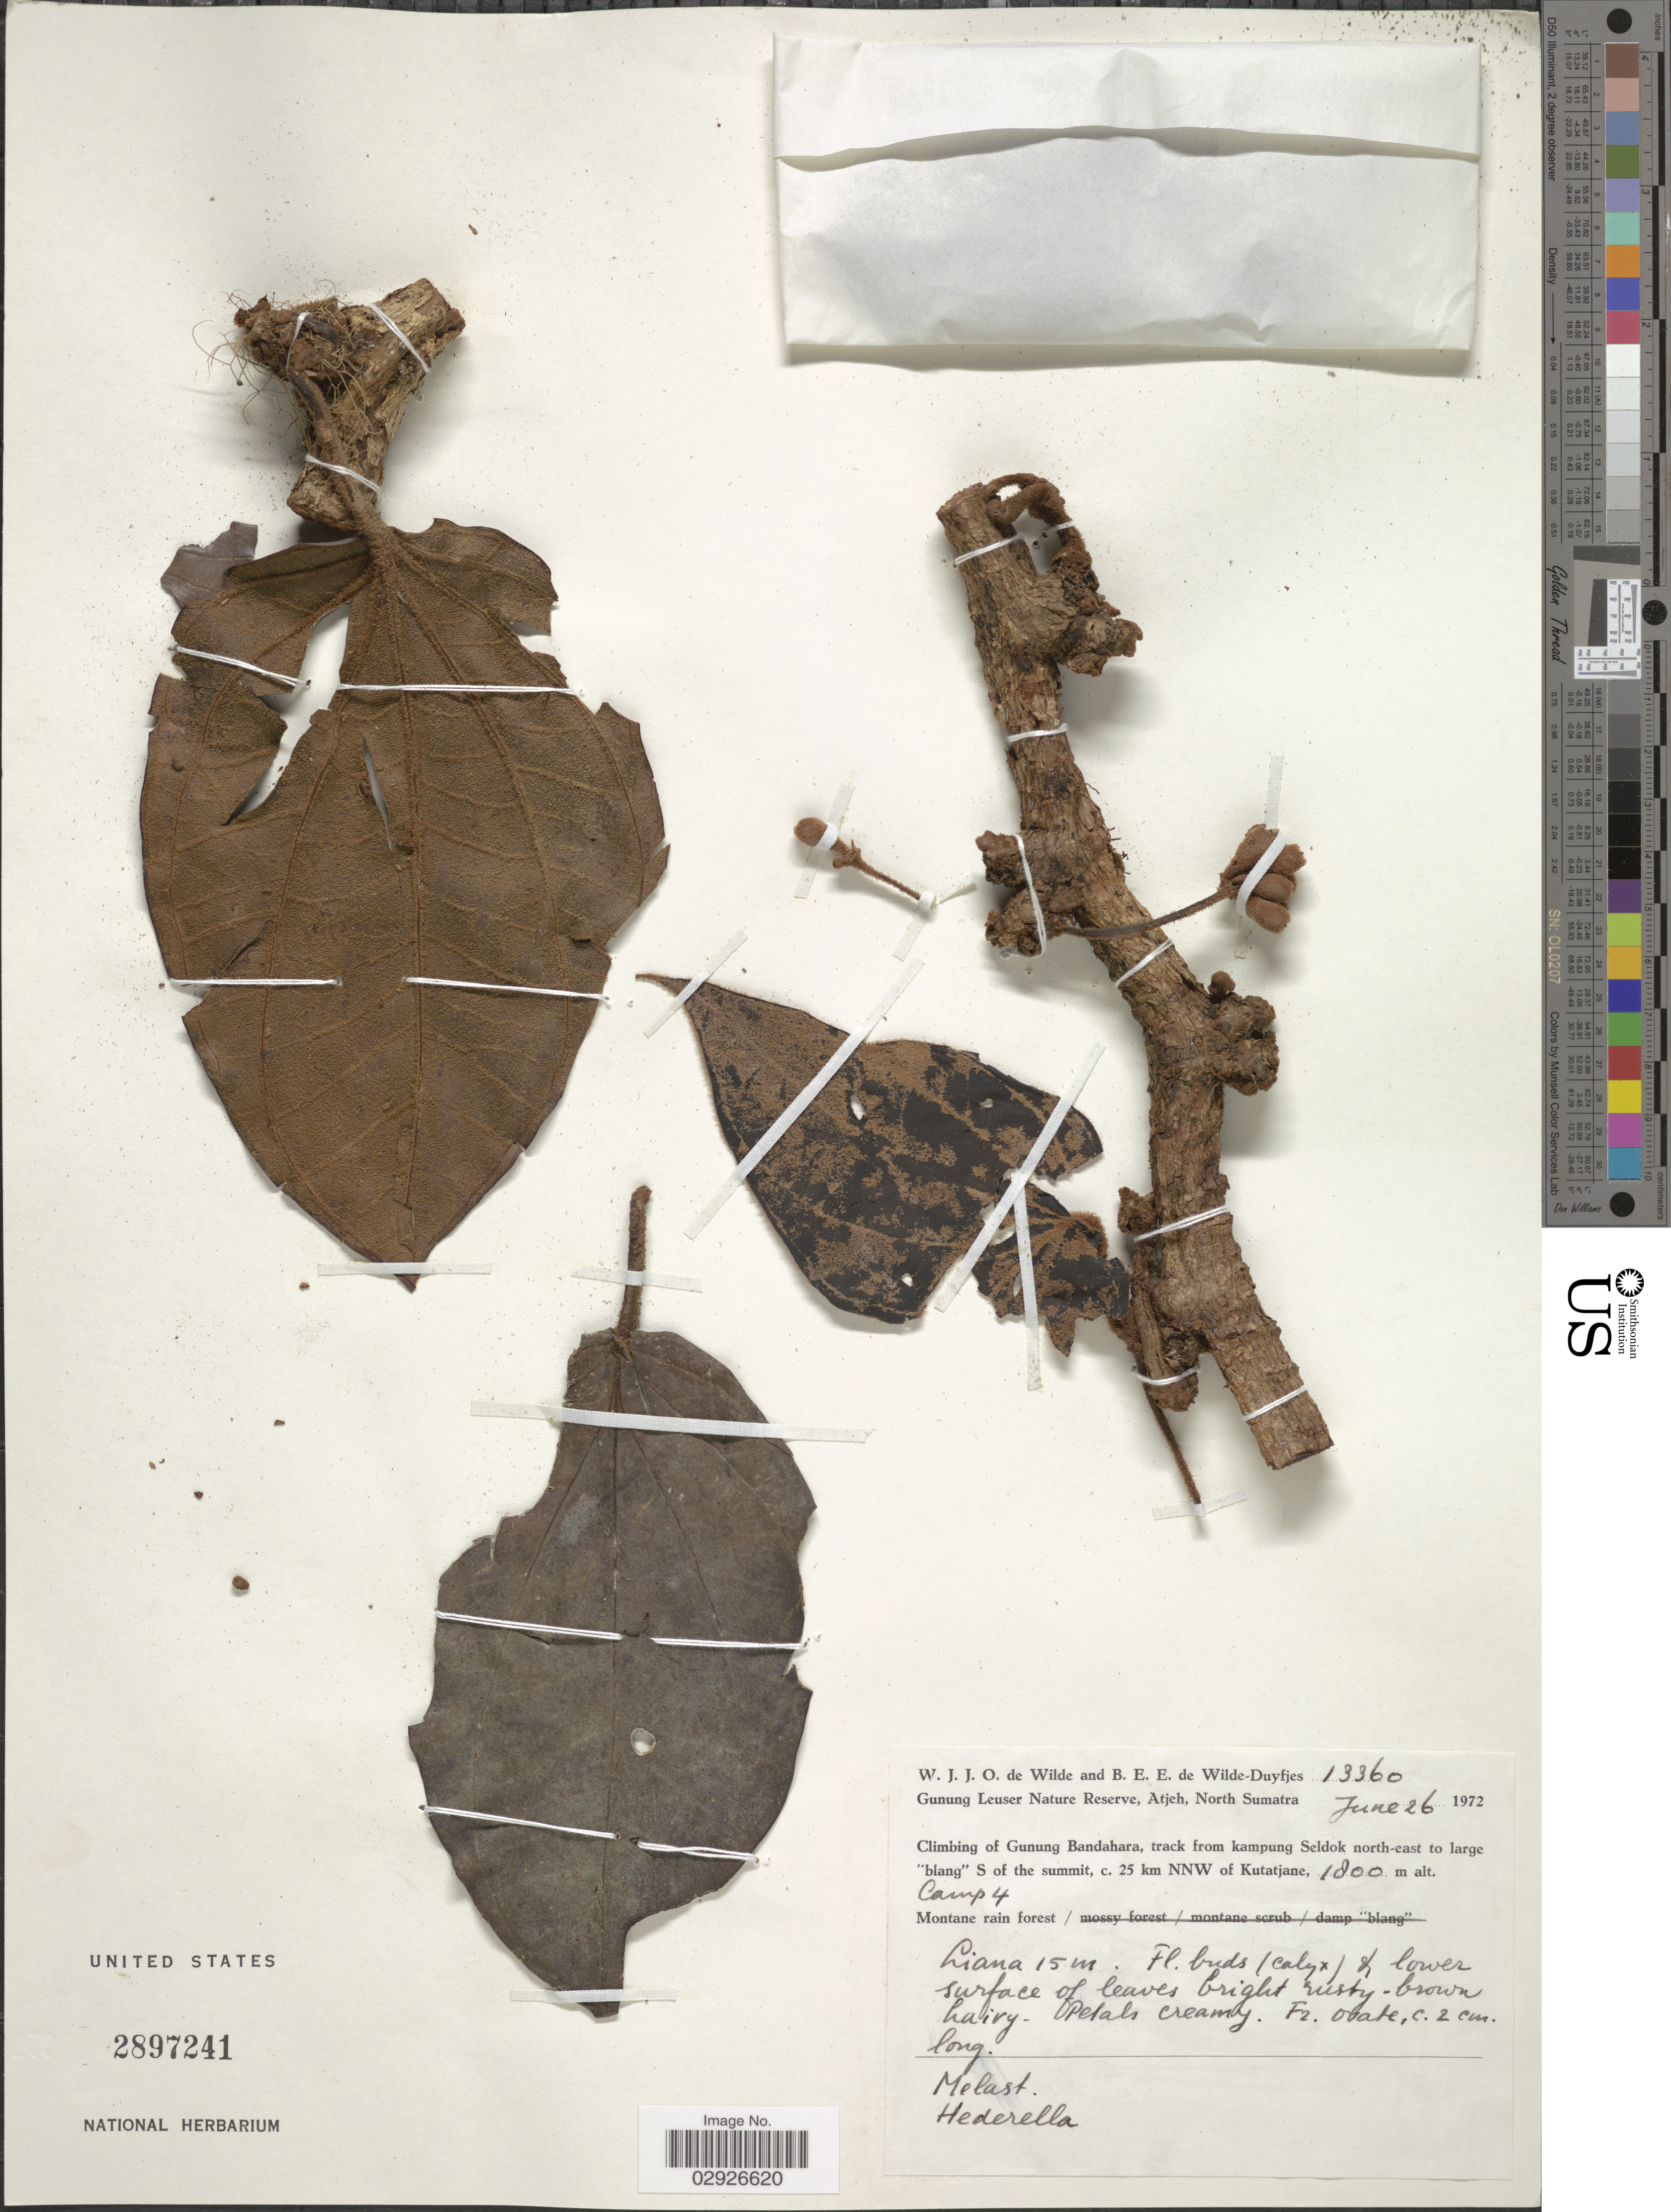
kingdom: Plantae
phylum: Tracheophyta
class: Magnoliopsida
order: Myrtales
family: Melastomataceae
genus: Catanthera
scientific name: Catanthera sp.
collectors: W. J. de Wilde & B. E. de Wilde-Duyfjes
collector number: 13360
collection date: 1972-06-26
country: Indonesia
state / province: Sumatra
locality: Gunung Leuser Nature Reserve, Atjeh, North Sumatra. Climbing of Gunung Bandahara, track from kampung Seldok north-east to large "blang" S of the summit, c. 25 km NNW of Kutatjane. Camp 4.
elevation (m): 1800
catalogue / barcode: US 2897241